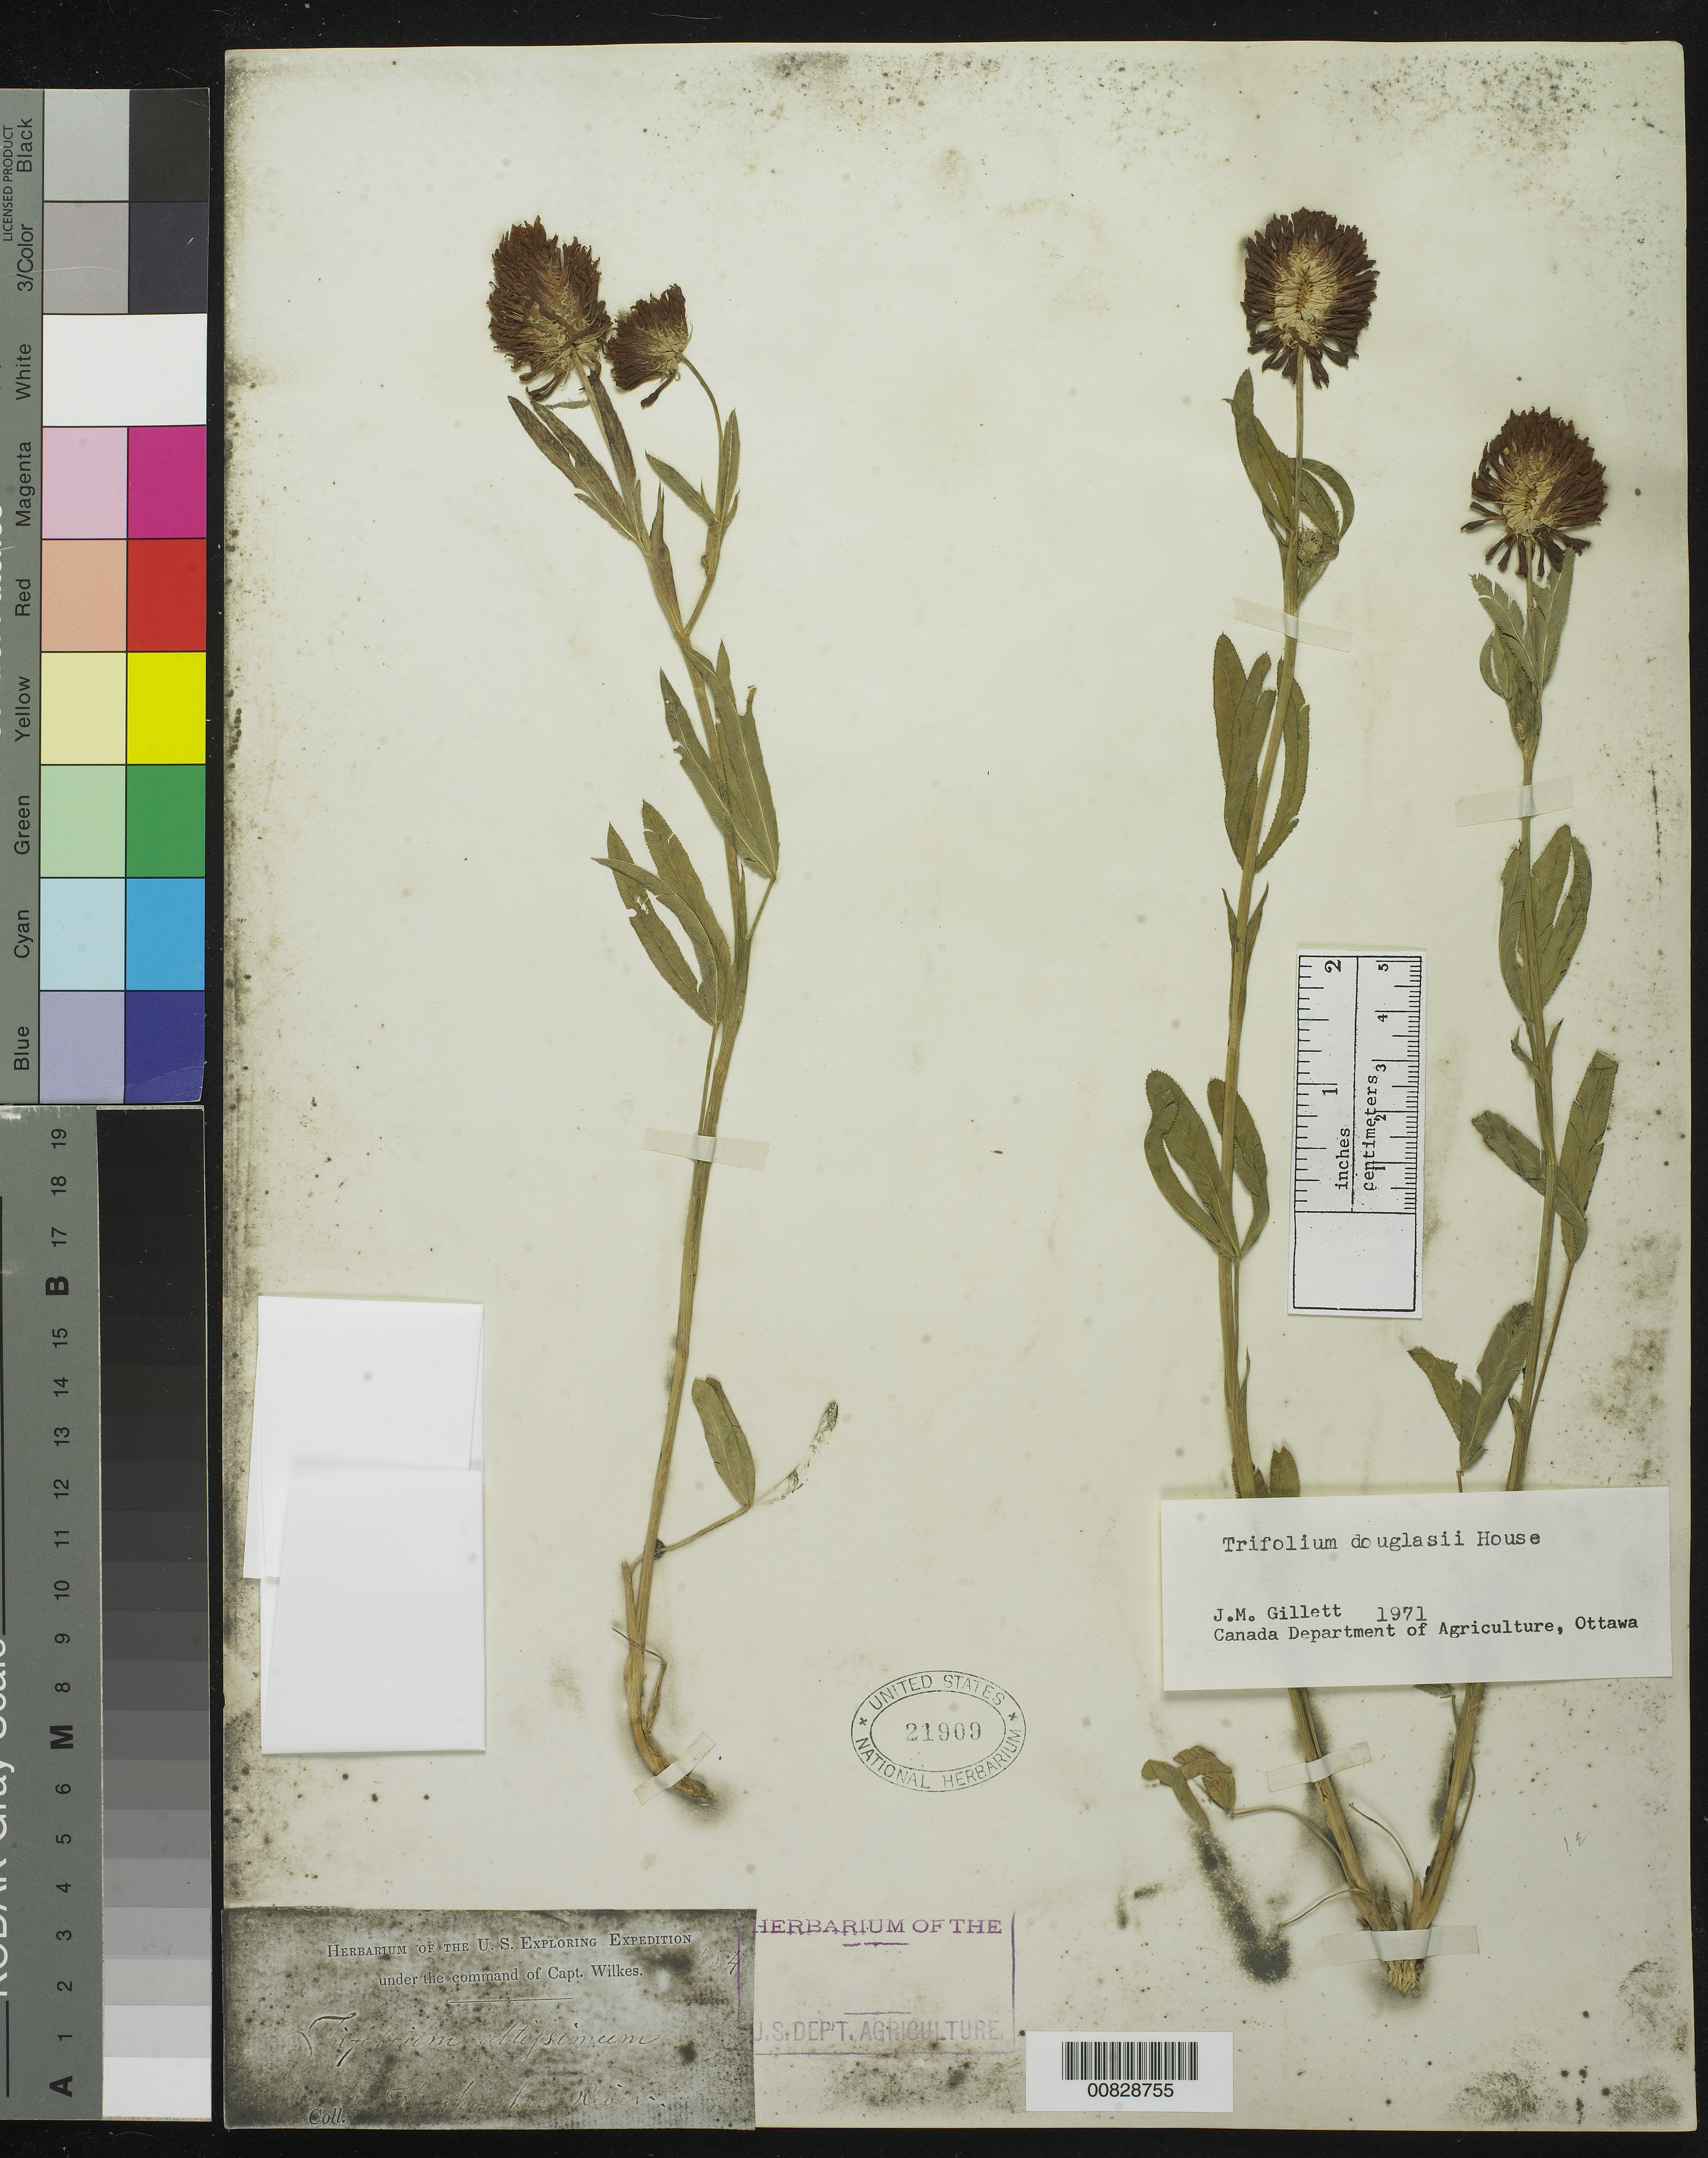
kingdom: Plantae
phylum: Tracheophyta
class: Magnoliopsida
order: Fabales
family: Fabaceae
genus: Trifolium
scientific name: Trifolium douglasii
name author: House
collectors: Wilkes Explor. Exped.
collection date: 1838/1842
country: United States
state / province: Washington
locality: Kooskooskee River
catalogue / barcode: US 21909